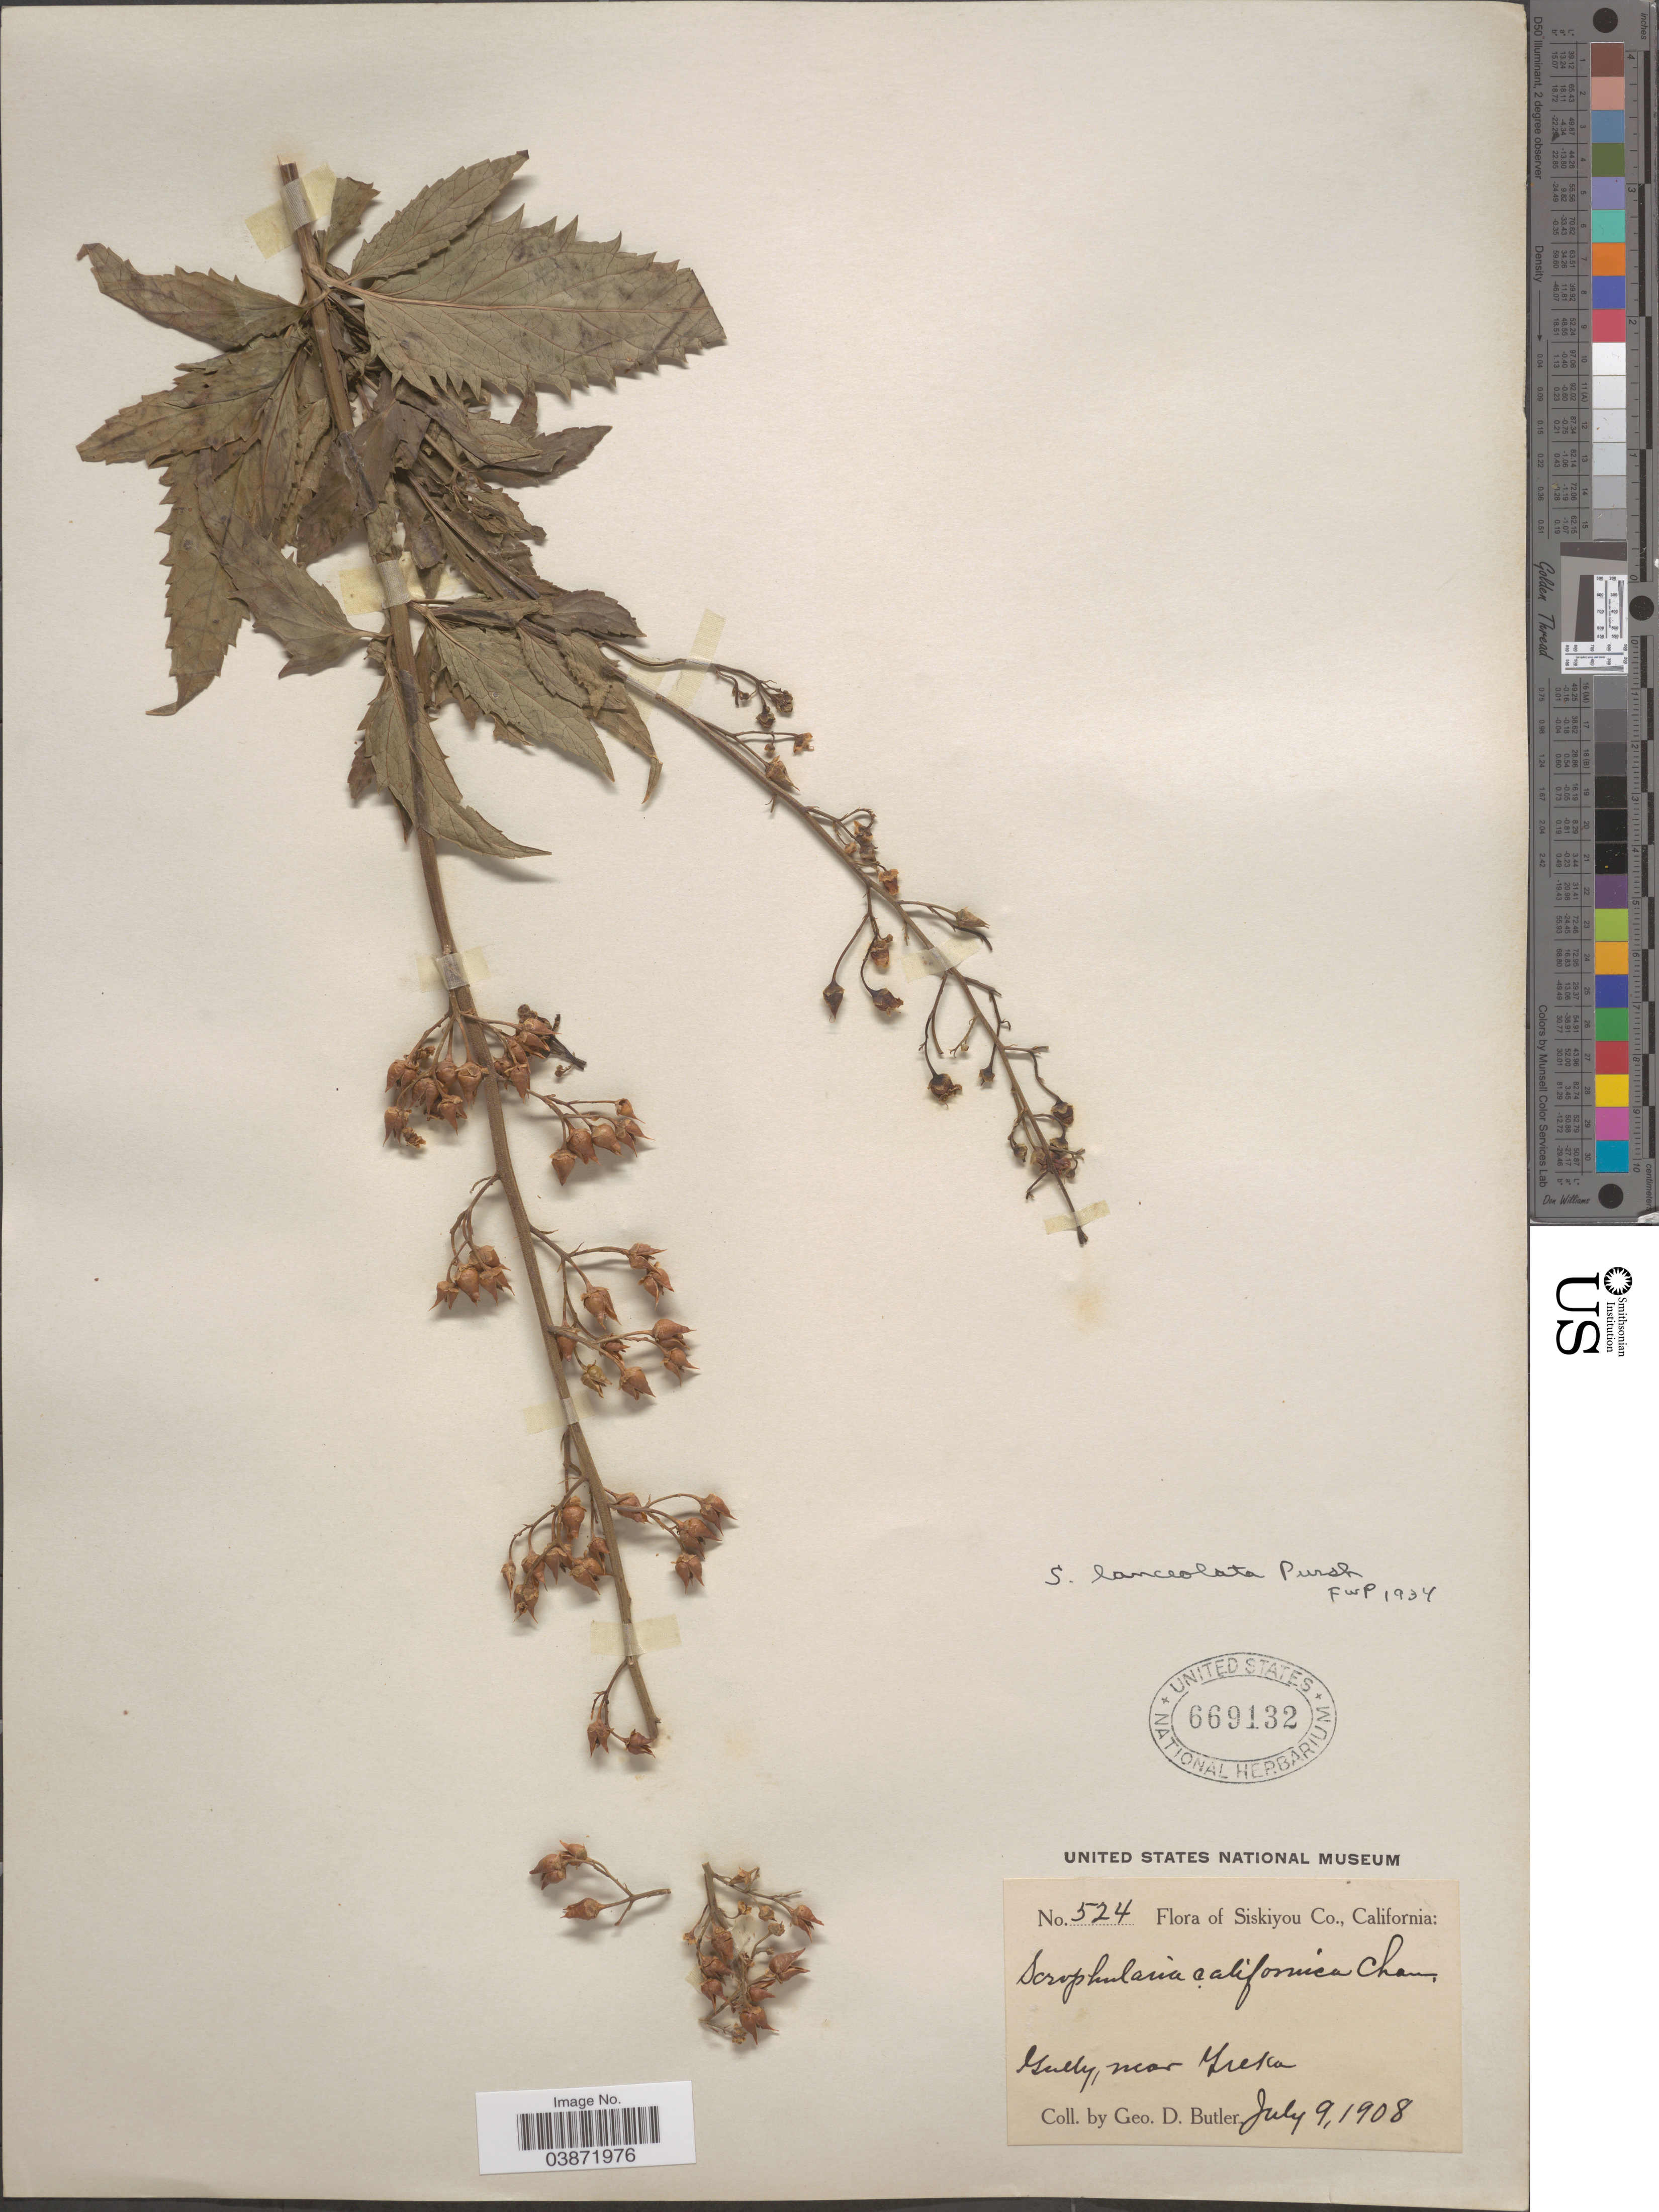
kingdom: Plantae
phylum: Tracheophyta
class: Magnoliopsida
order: Lamiales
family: Scrophulariaceae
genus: Scrophularia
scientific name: Scrophularia lanceolata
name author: Pursh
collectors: G. D. Butler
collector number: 524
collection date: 1908-07-09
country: United States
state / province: California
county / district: Siskiyou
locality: Siskiyou Co. Gully, near Yreka.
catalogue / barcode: US 669132